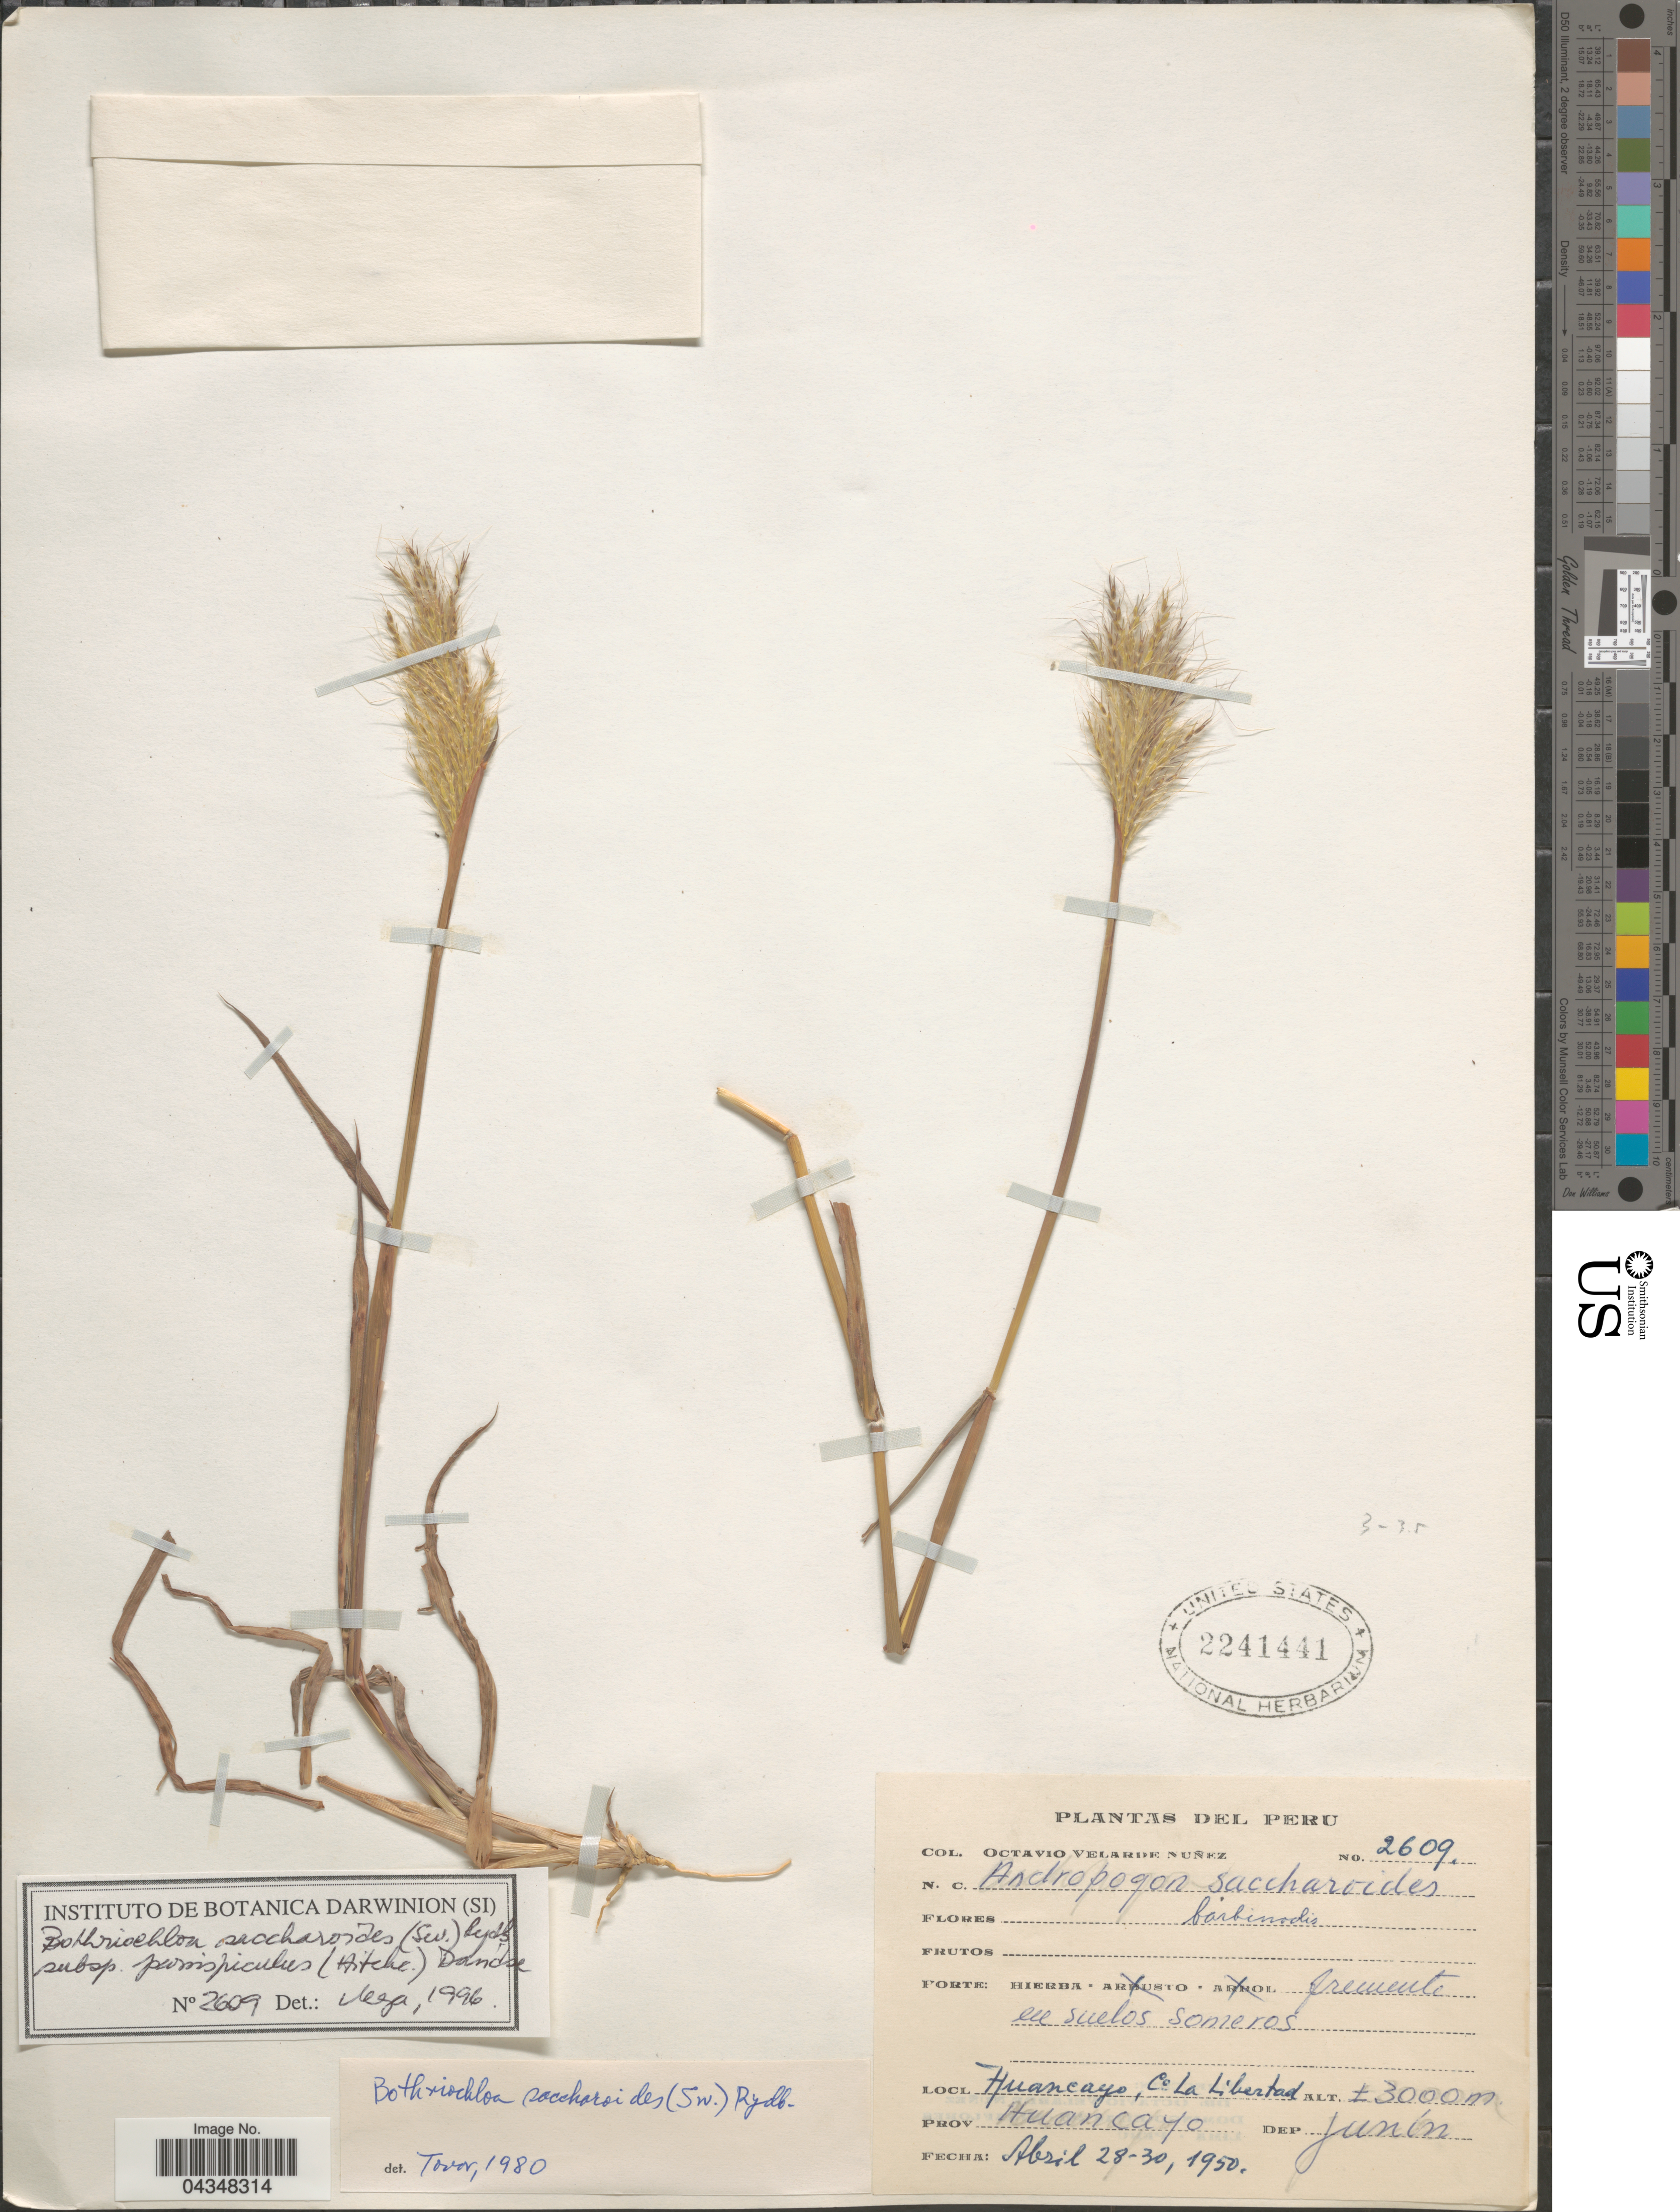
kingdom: Plantae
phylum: Tracheophyta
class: Liliopsida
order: Poales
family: Poaceae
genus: Bothriochloa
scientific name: Bothriochloa saccharoides var. parvispicula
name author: (Hitchc.) Tovar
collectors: O. Velarde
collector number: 2609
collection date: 1950-04-28/1950-04-30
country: Peru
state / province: Junín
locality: Huancayo, Co. La Libertad. Prov. Huancayo. Dep. Junín.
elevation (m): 3000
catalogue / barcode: US 2241441